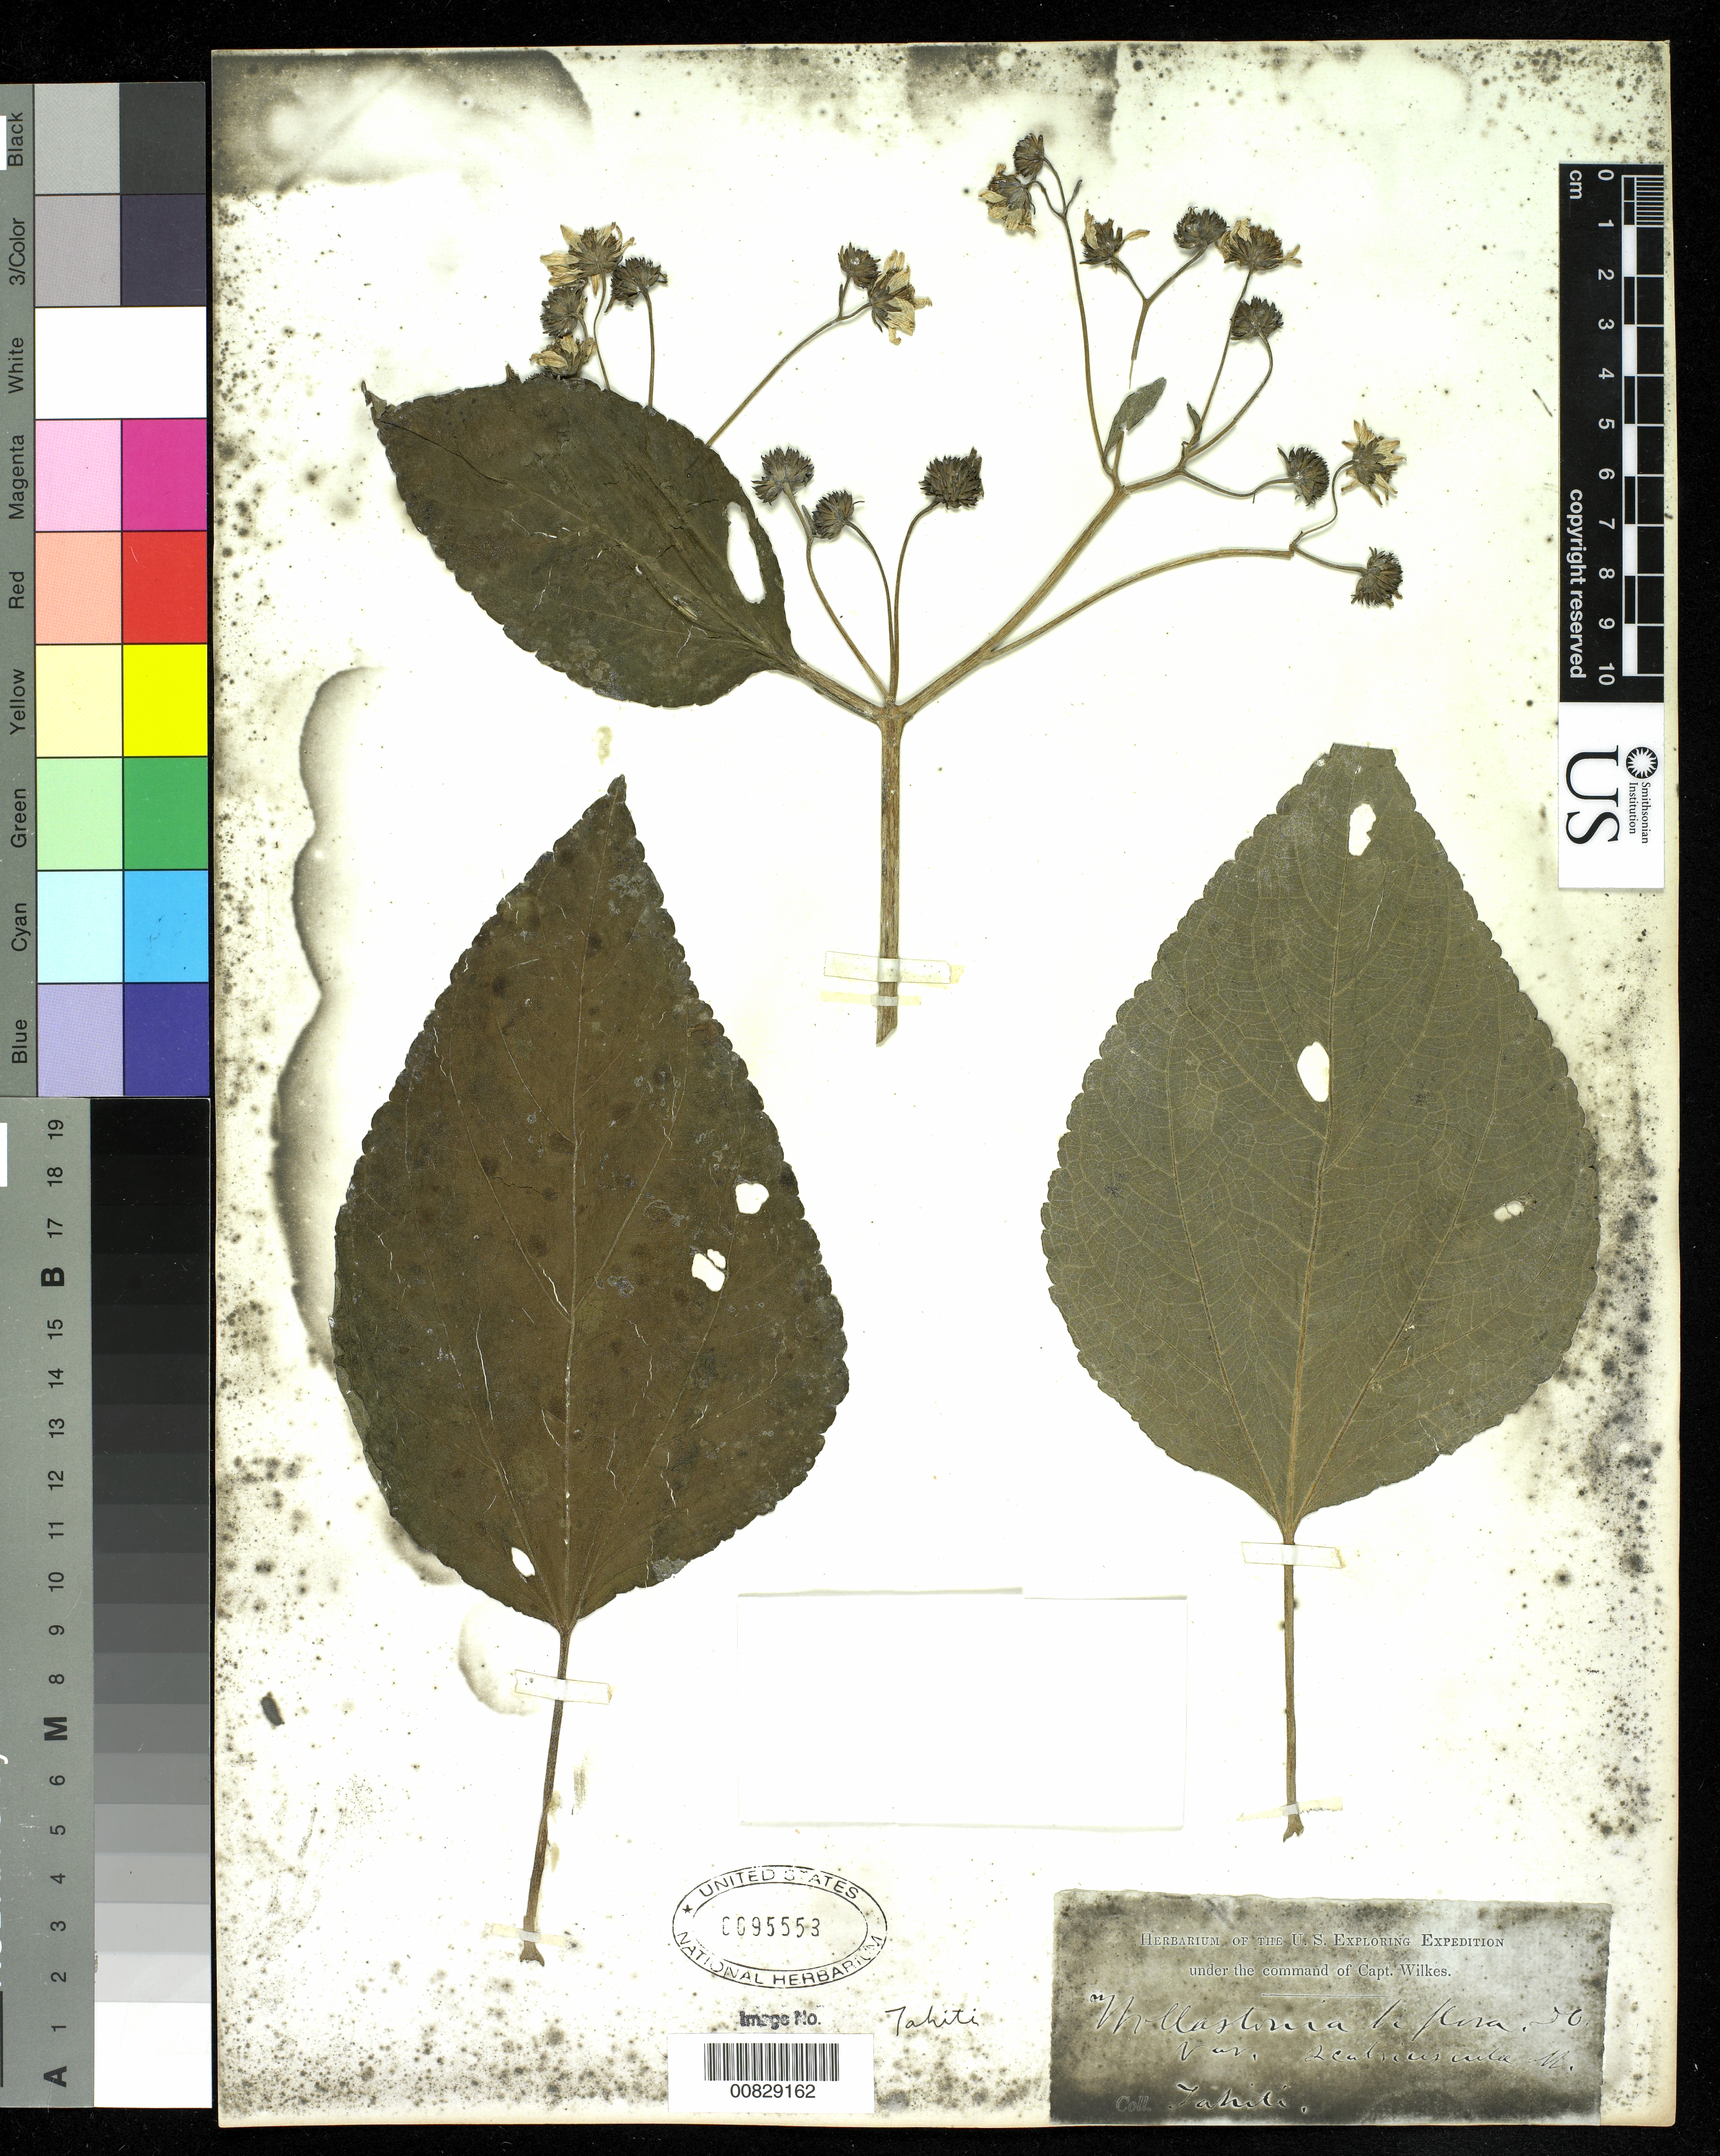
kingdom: Plantae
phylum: Tracheophyta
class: Magnoliopsida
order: Asterales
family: Asteraceae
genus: Wollastonia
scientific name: Wollastonia biflora var. biflora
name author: (L.) DC.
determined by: Wagner, W. L., (BOT), Smithsonian Institution - National Museum of Natural History (UNITED STATES)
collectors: Wilkes Explor. Exped.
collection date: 1838/1842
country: French Polynesia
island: Tahiti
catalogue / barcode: US 95553